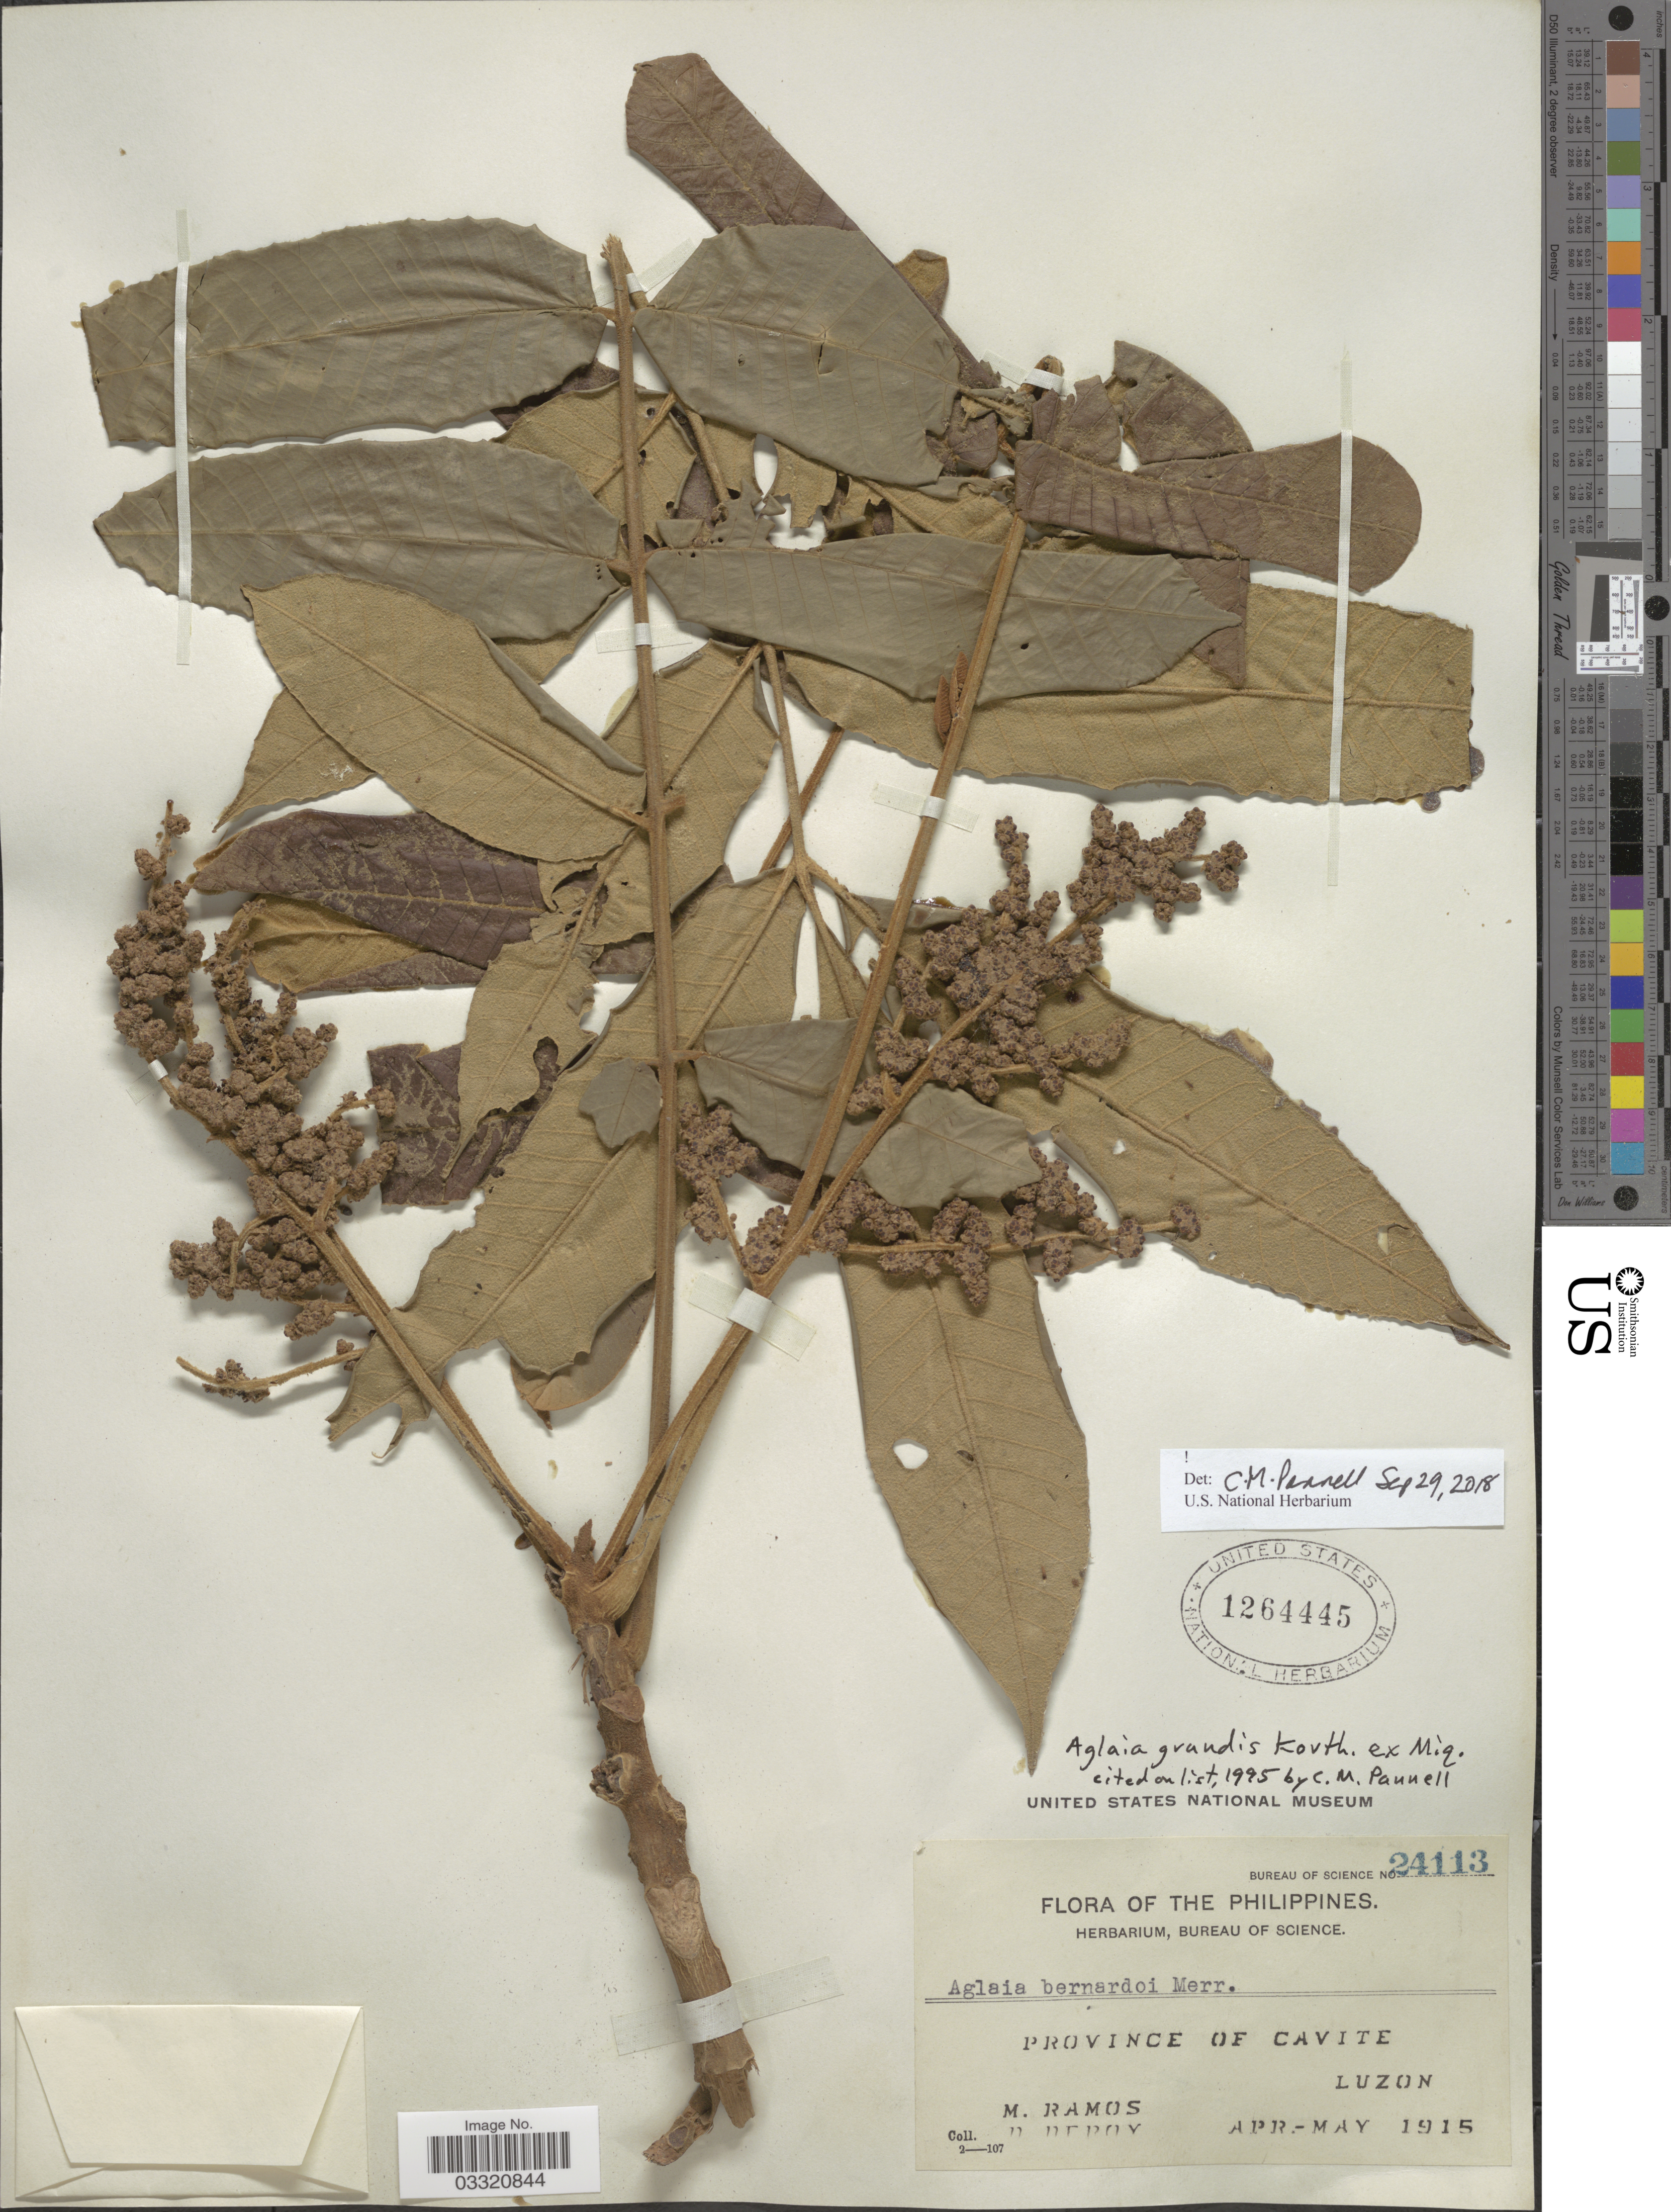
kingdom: Plantae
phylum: Tracheophyta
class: Magnoliopsida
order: Sapindales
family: Meliaceae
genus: Aglaia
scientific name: Aglaia grandis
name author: Korth.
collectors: M. Ramos & D. Deroy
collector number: Bureau of Science 24113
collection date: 1915-04/1915-05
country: Philippines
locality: Province of Cavite, Luzon.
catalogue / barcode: US 1264445